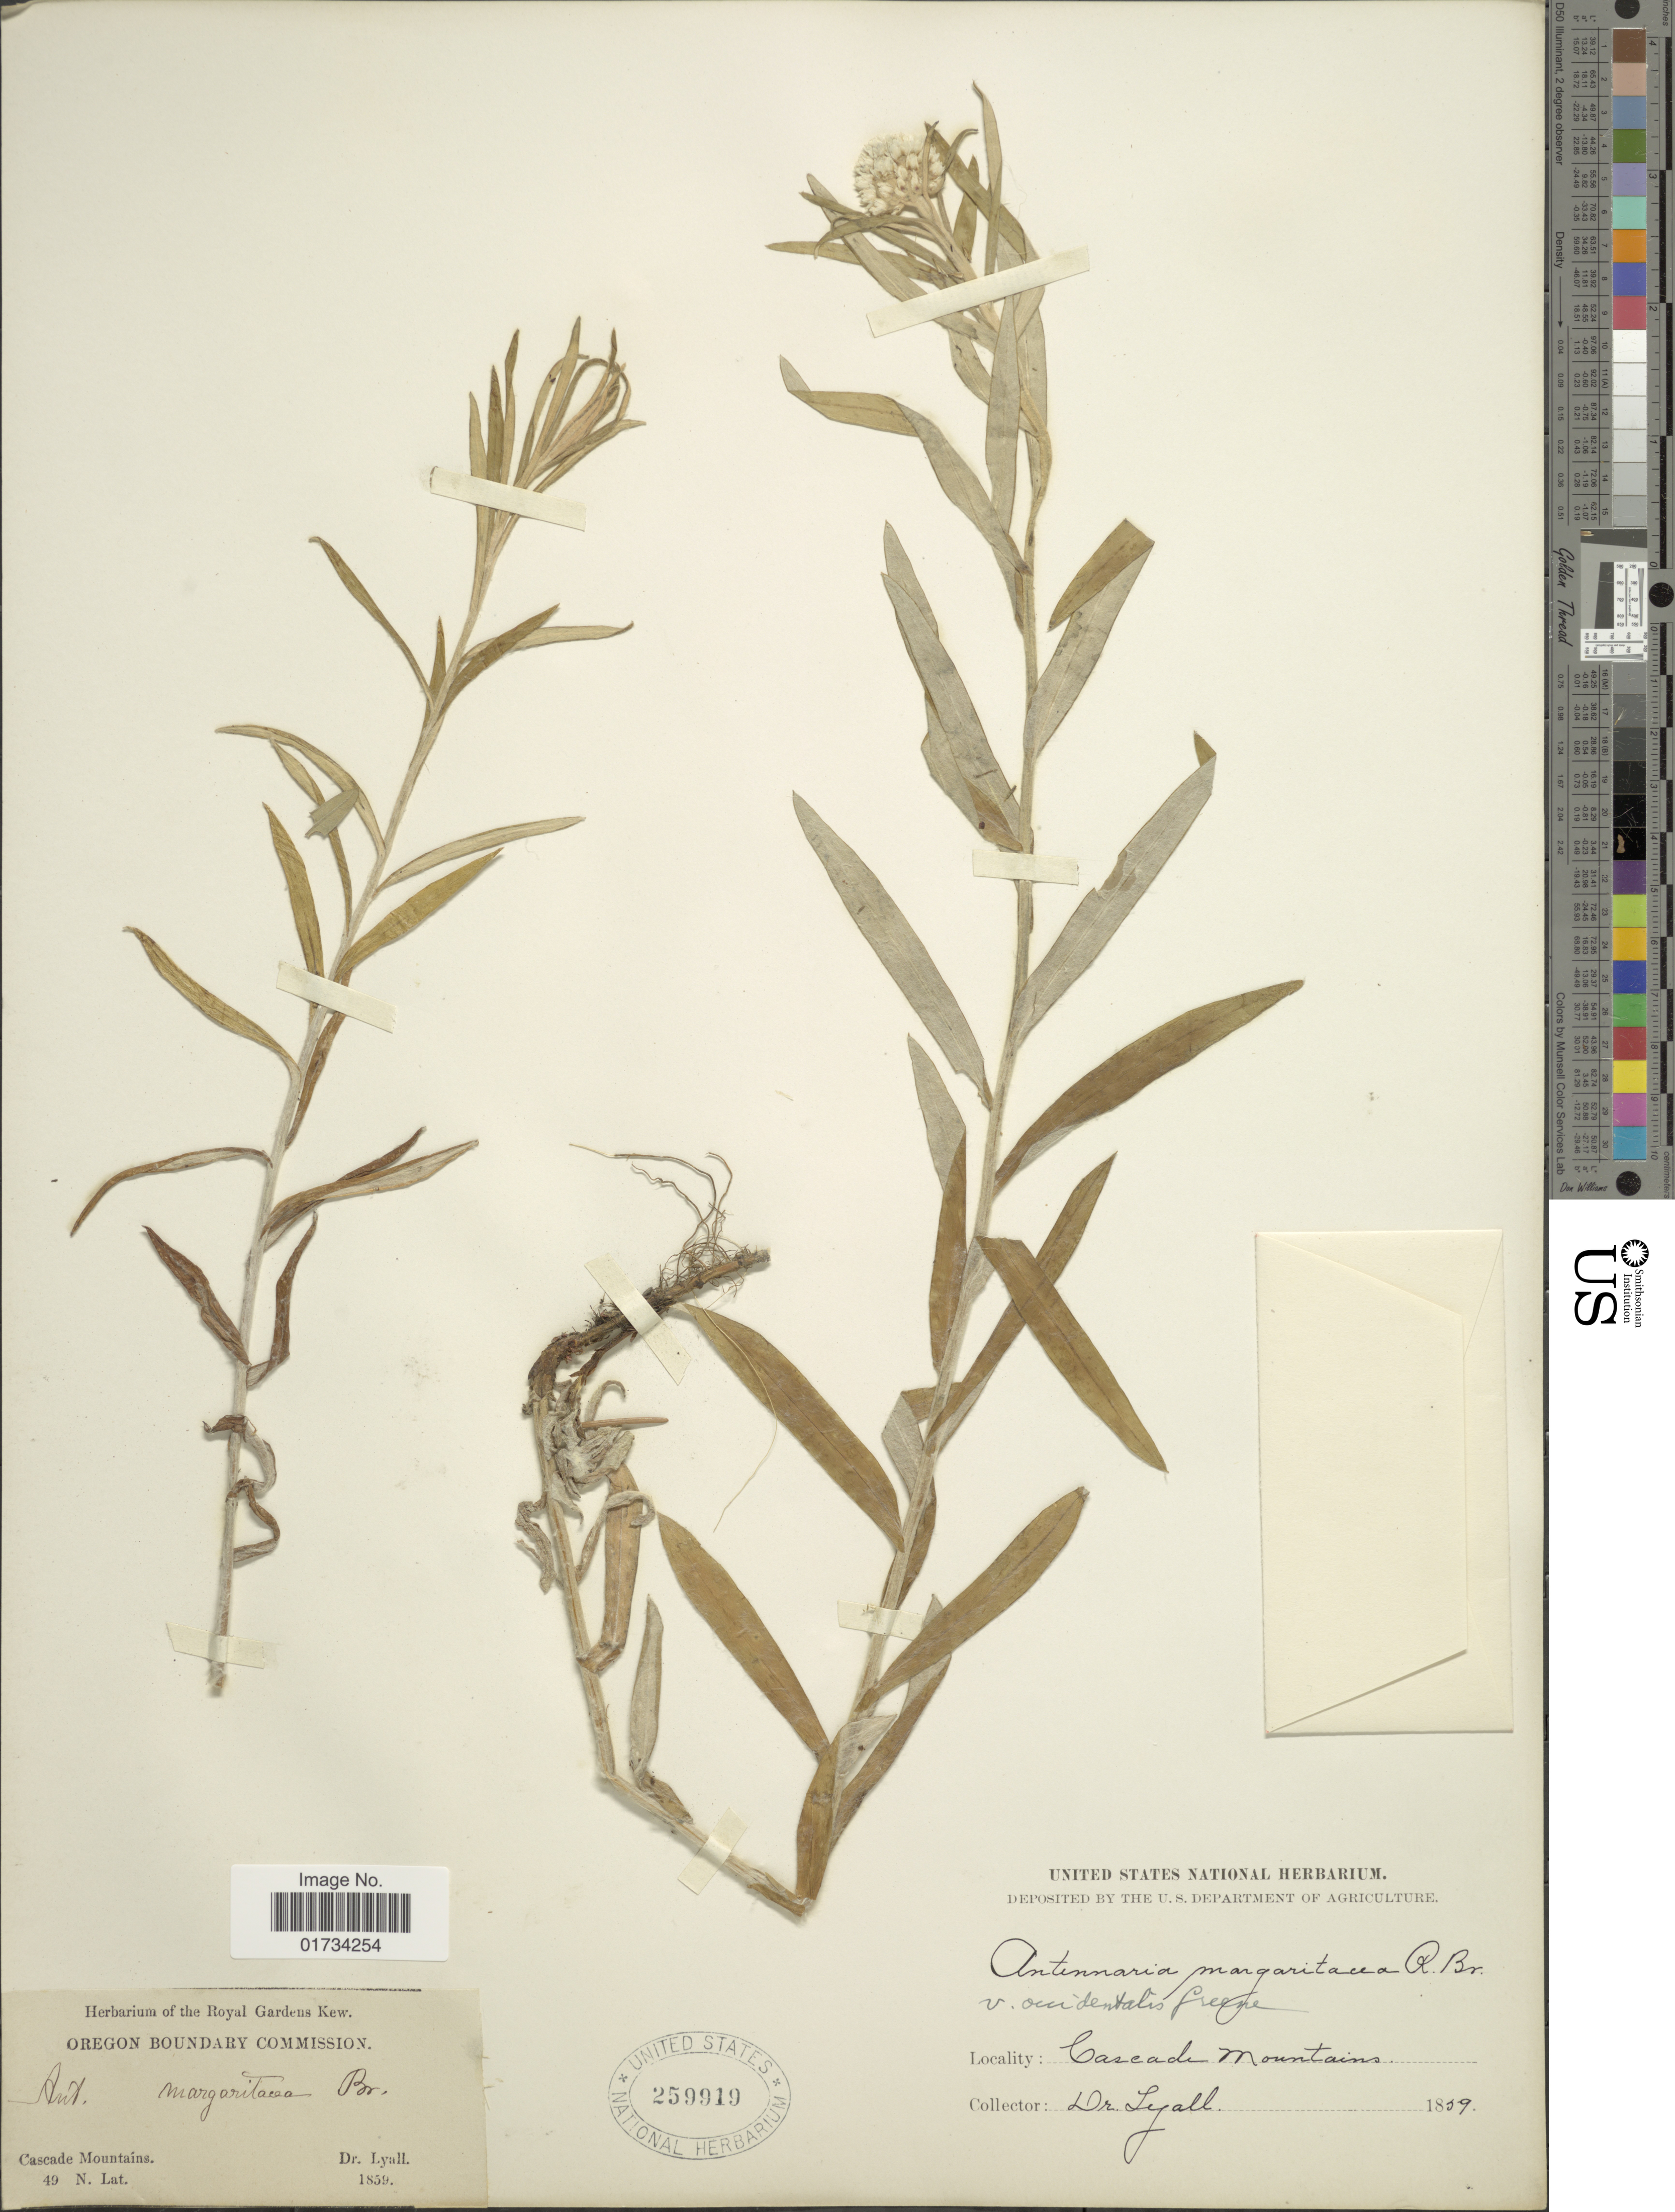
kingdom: Plantae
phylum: Tracheophyta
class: Magnoliopsida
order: Asterales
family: Asteraceae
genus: Anaphalis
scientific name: Anaphalis margaritacea var. occidentalis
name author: Greene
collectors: Layall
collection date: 1859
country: United States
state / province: Washington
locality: Cascade Mountains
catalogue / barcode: US 259919